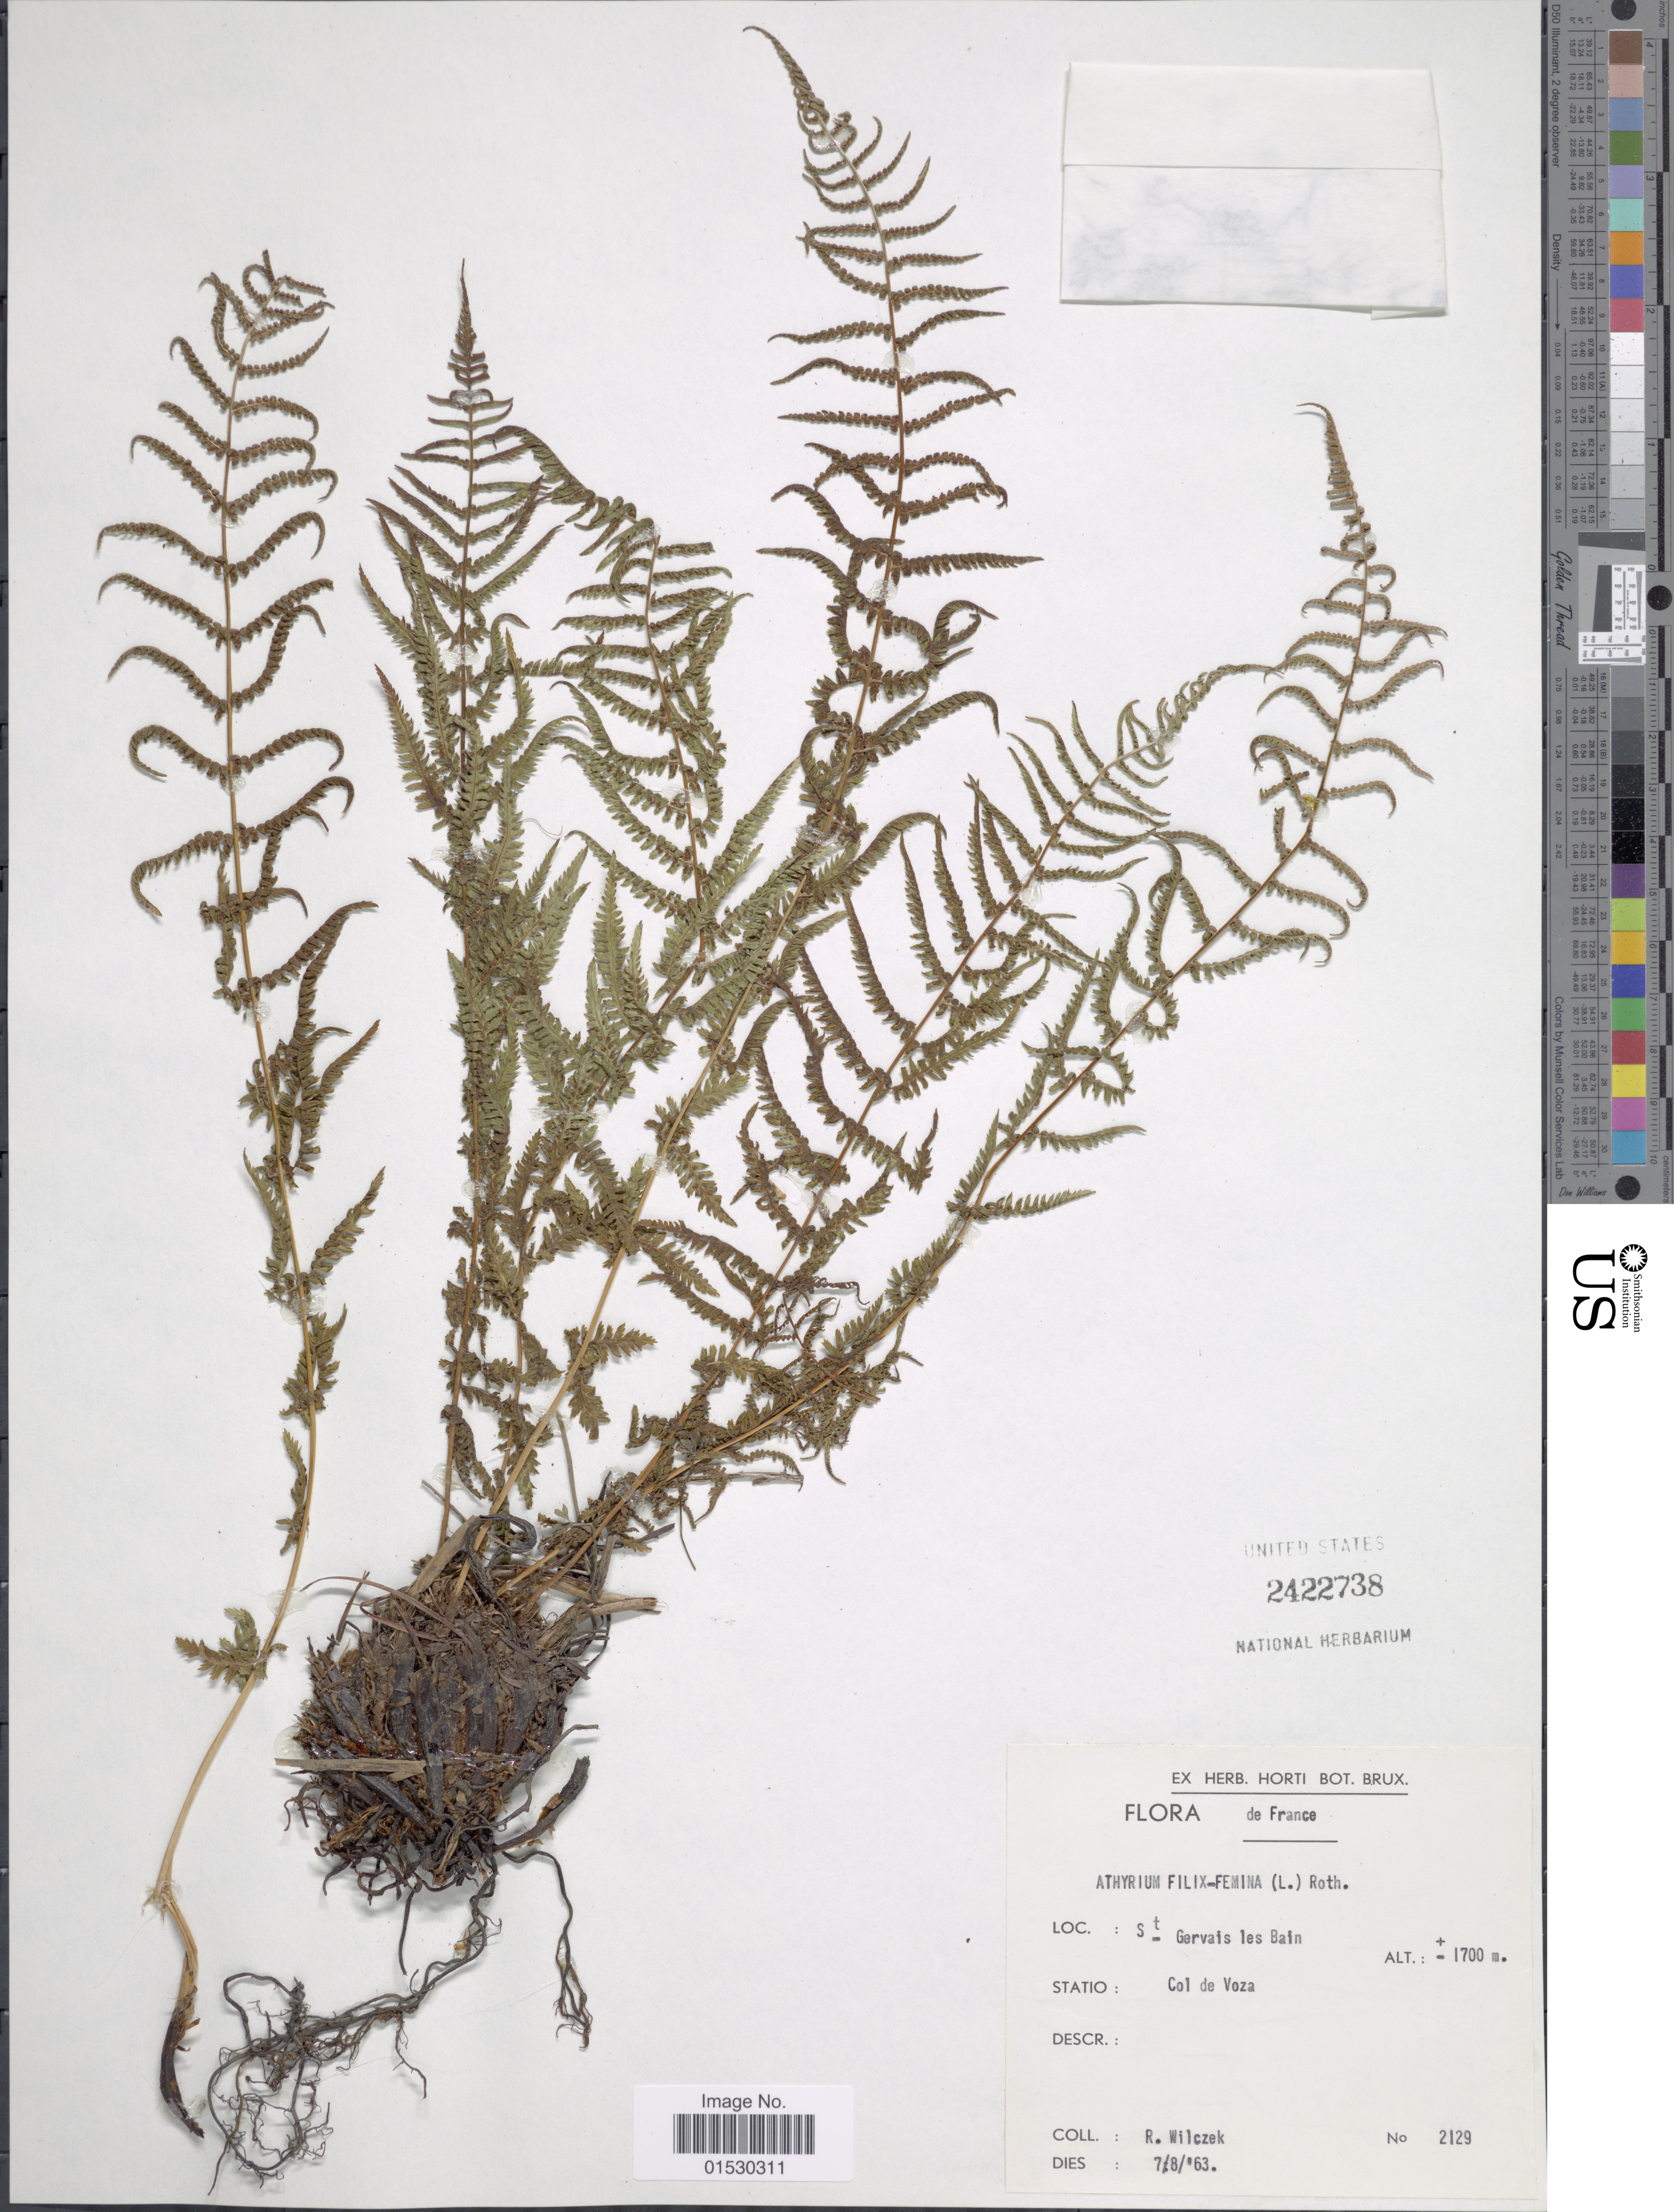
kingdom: Plantae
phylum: Tracheophyta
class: Polypodiopsida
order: Polypodiales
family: Athyriaceae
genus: Athyrium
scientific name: Athyrium filix-femina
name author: (L.) Roth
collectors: R. Wilczek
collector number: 2129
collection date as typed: Transcribed d/m/y: 7/8/63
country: France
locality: St. Gervais les Bain, Col de Voza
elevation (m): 1700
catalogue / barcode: US 2422738